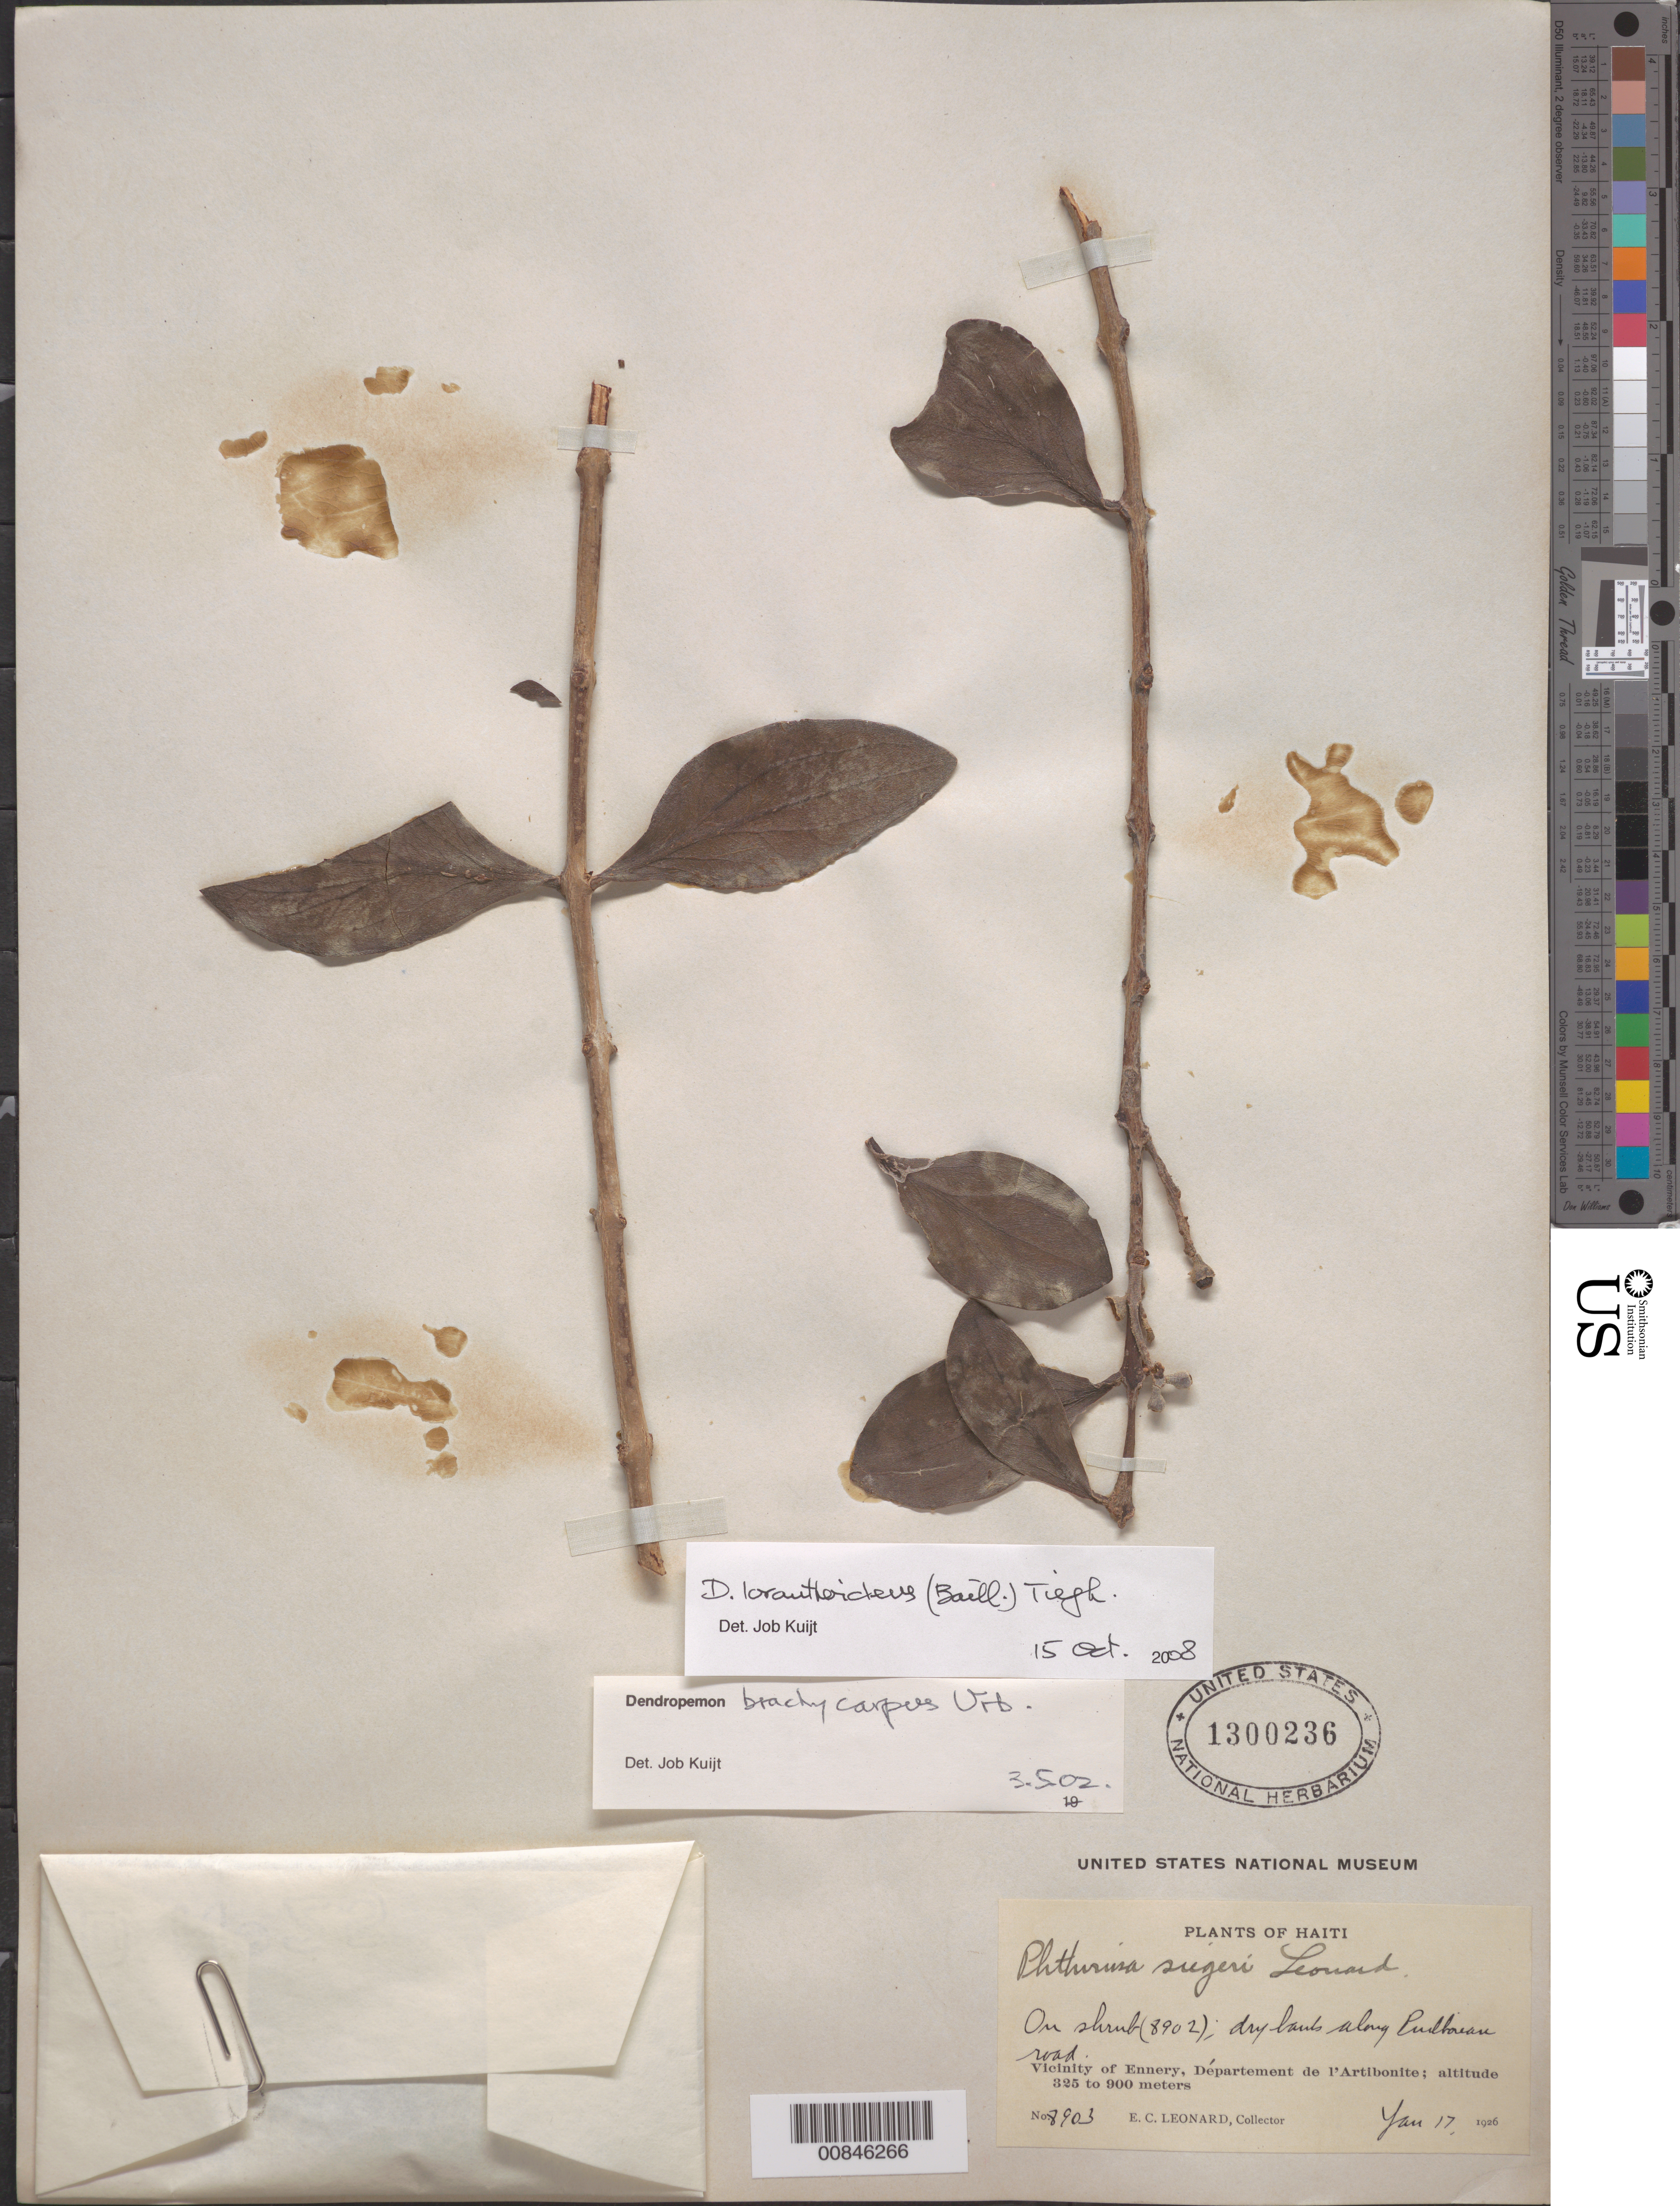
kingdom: Plantae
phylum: Tracheophyta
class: Magnoliopsida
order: Santalales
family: Loranthaceae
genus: Phthirusa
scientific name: Phthirusa sp.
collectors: E. C. Leonard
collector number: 8903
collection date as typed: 17 Jan 1926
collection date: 1926-01-17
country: Haiti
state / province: Artibonite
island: Hispaniola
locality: Vicinity of Ennery. Dry banks along Puilboreau Road.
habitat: On shrub (8902); Dry banks.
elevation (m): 325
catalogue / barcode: US 1300236